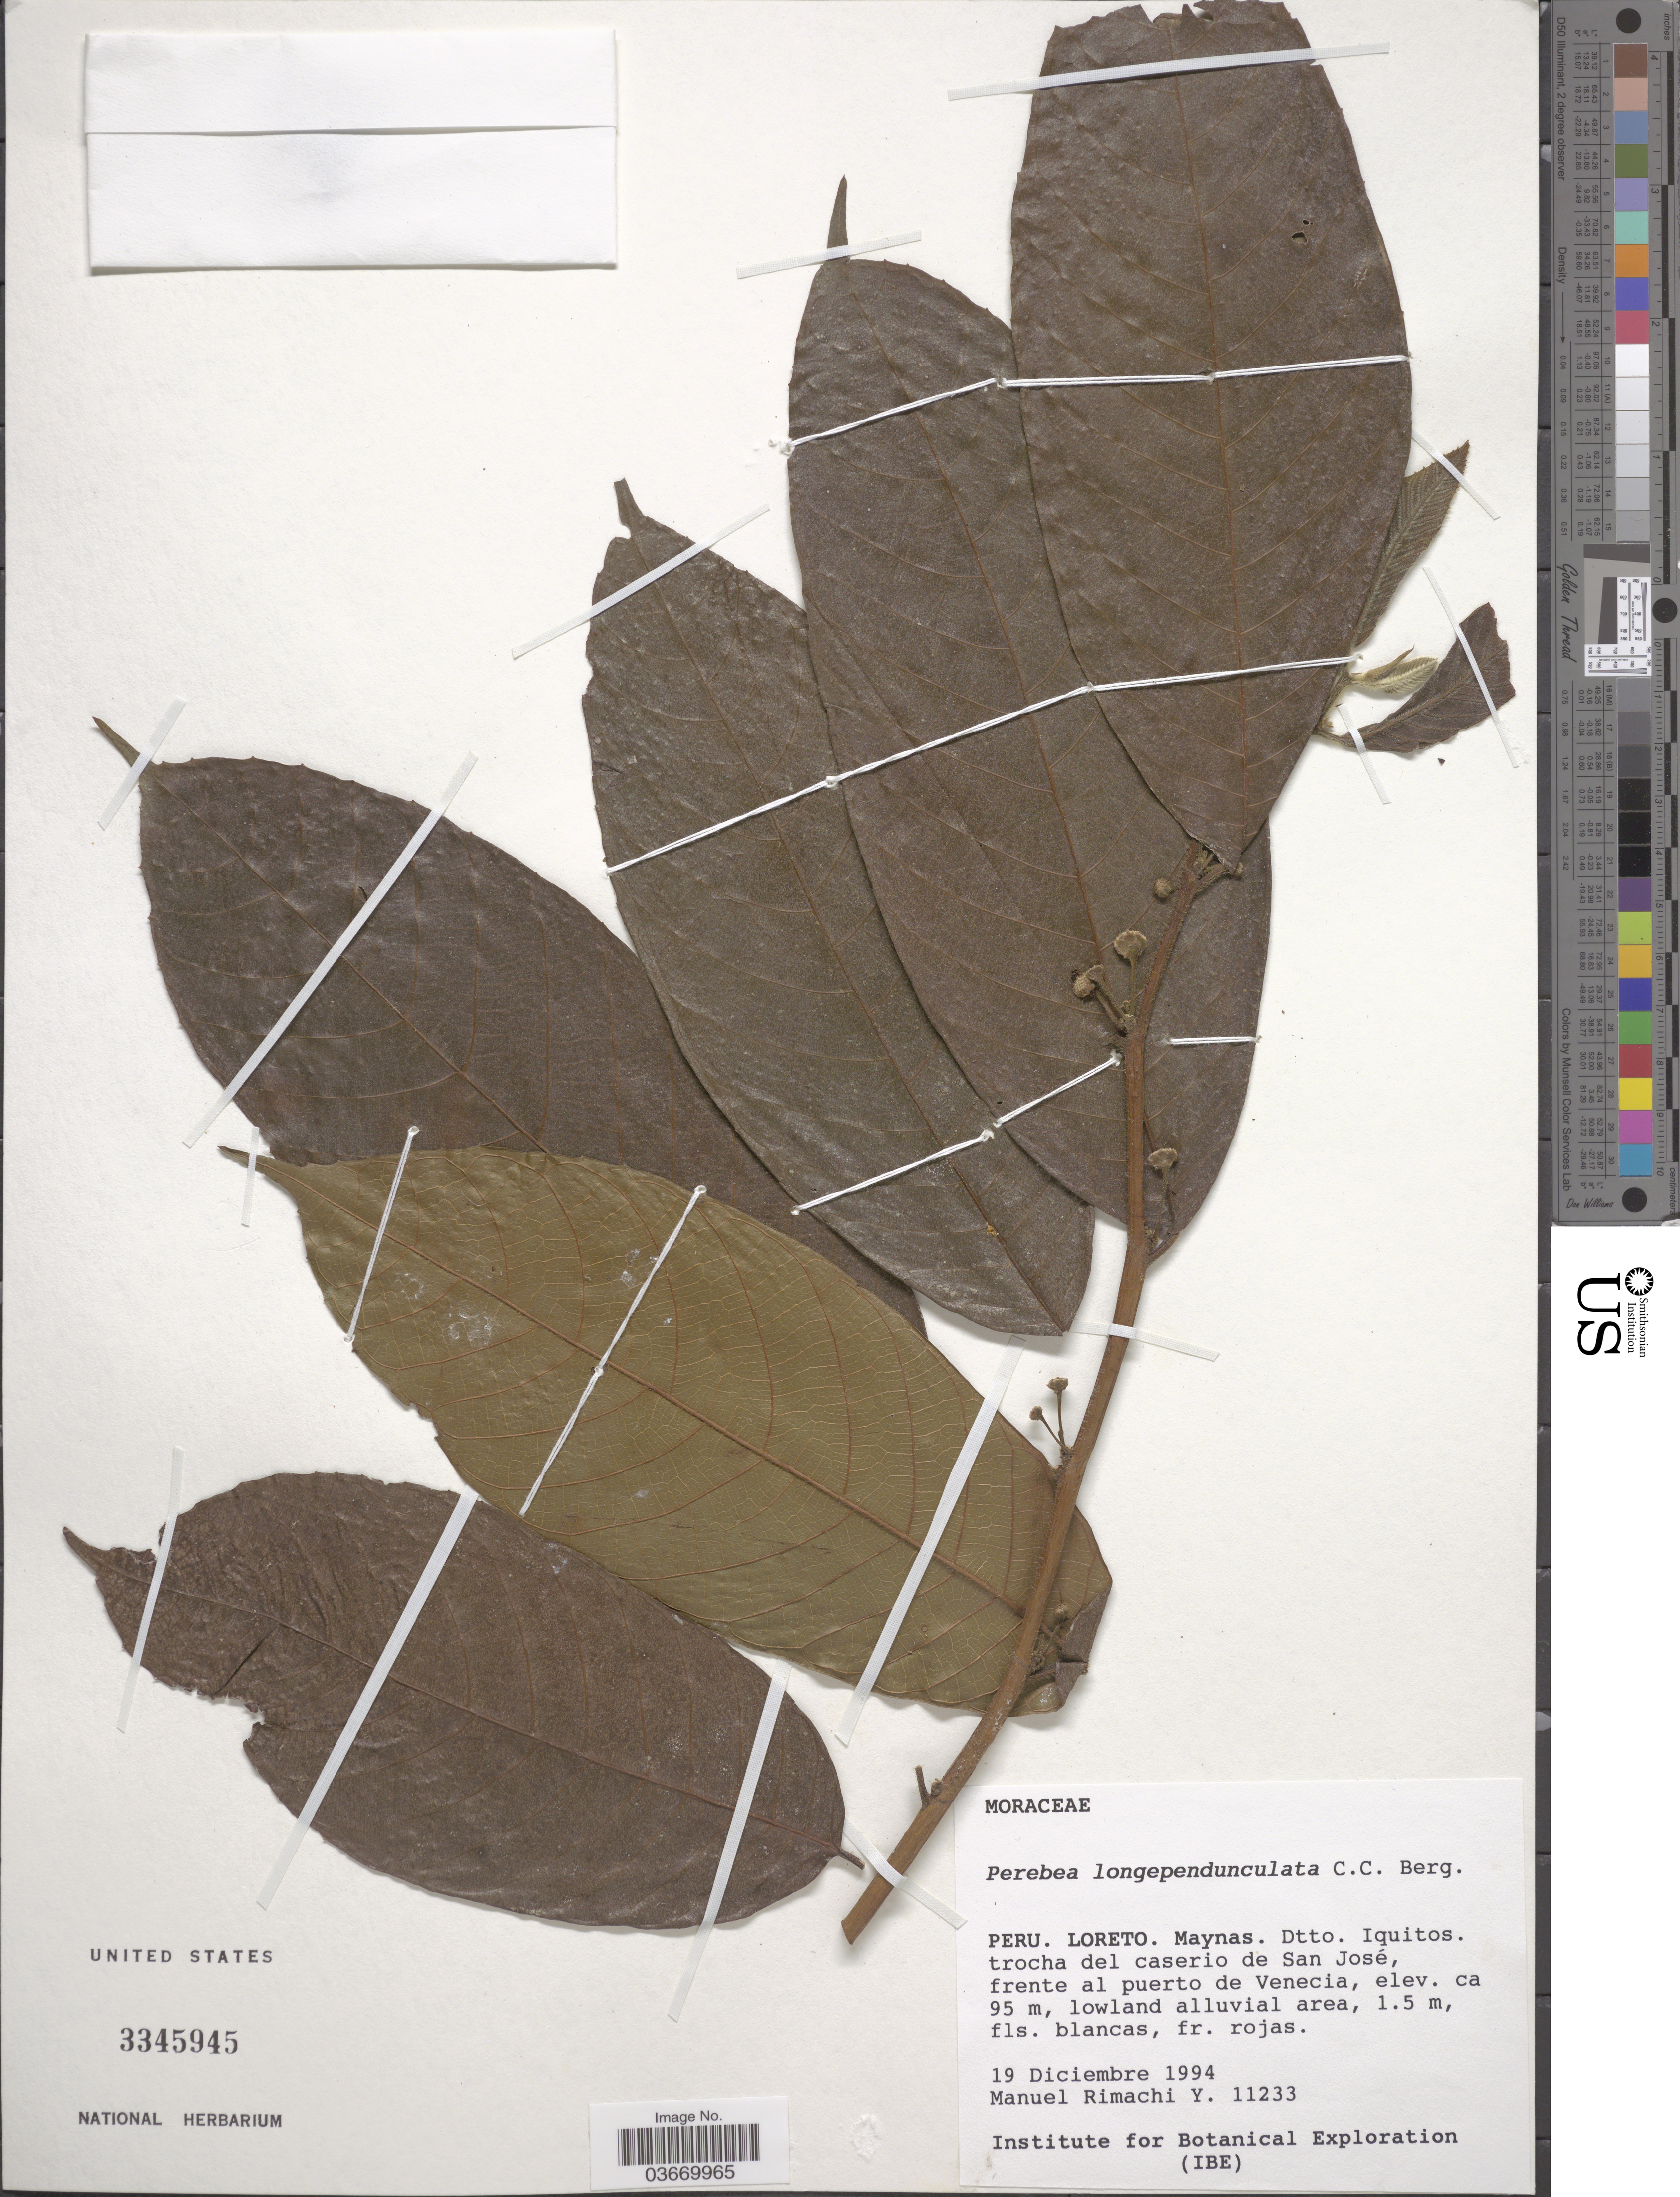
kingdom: Plantae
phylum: Tracheophyta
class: Magnoliopsida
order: Rosales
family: Moraceae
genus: Perebea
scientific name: Perebea longepedunculata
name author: C.C. Berg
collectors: M. Rimachi Y.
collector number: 11233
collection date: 1994-12-19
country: Peru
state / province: Loreto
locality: Maynas. Dtto. Iquitos. trocha del caserio de San José, frente al puerto de Venecia.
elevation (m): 95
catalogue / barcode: US 3345945